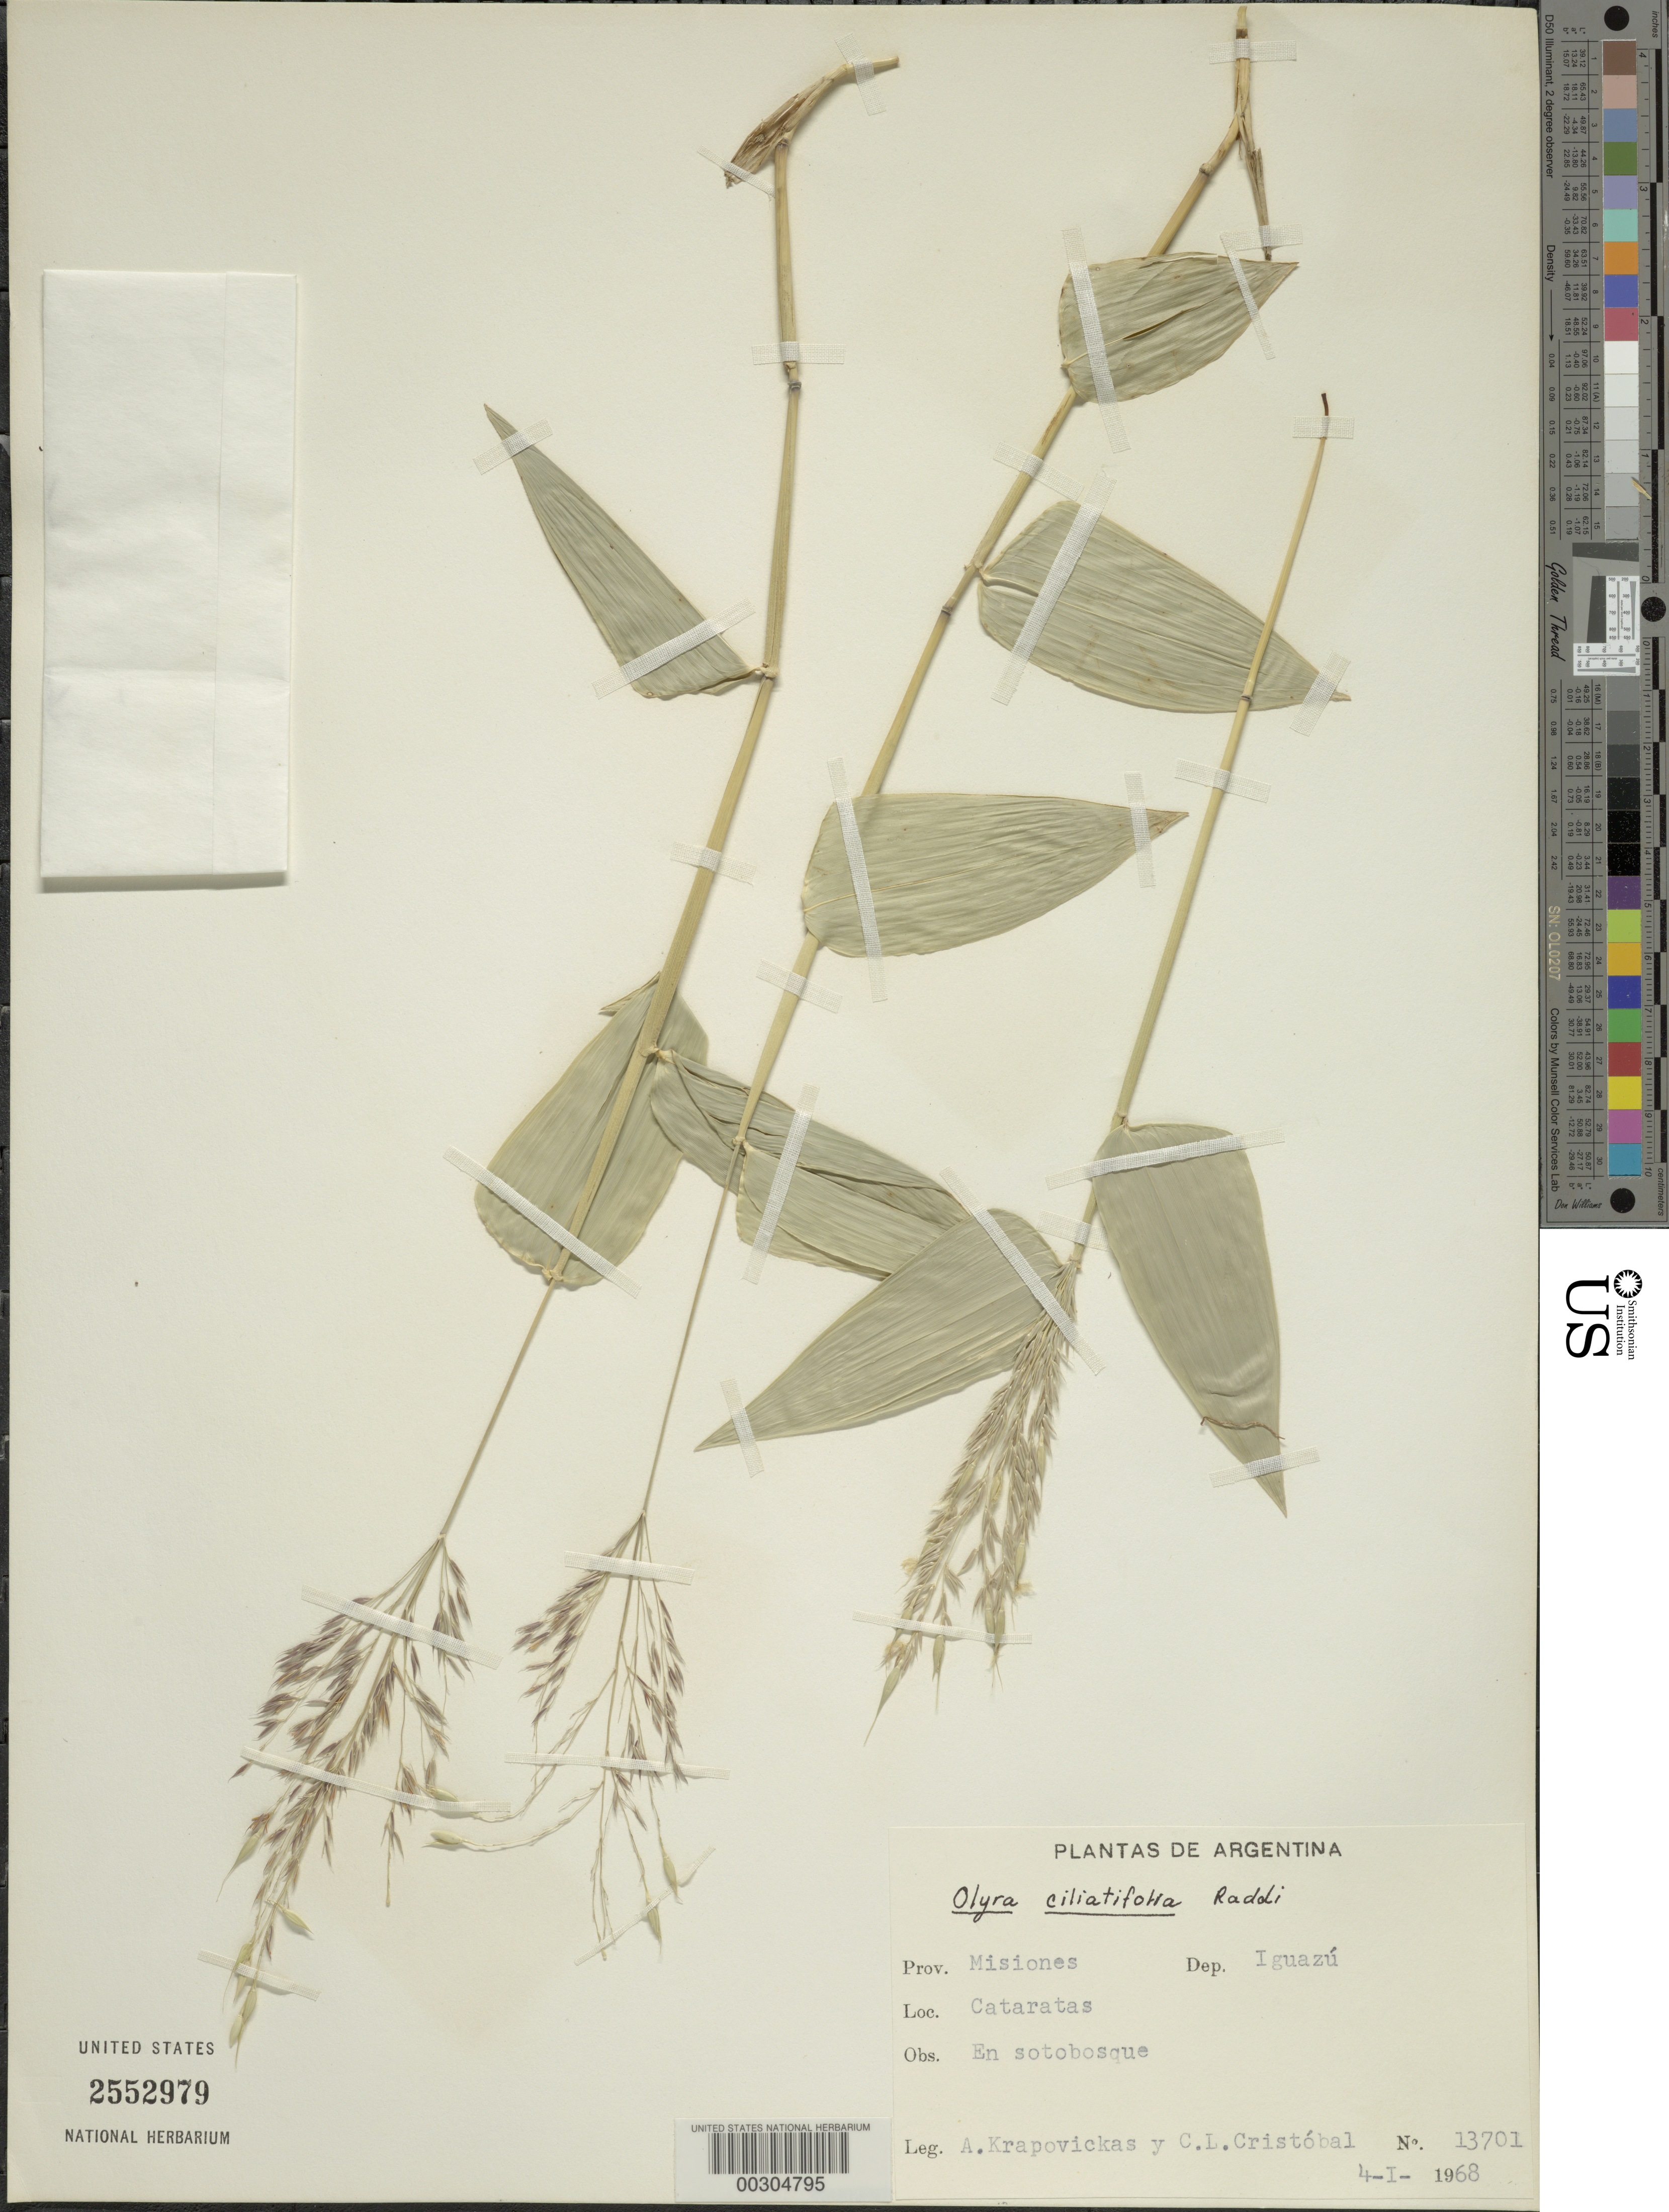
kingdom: Plantae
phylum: Tracheophyta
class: Liliopsida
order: Poales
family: Poaceae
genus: Olyra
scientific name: Olyra ciliatifolia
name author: Raddi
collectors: A. Krapovickas & C. L. Cristóbal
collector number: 13701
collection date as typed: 04 Jan 1968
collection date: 1968-01-04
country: Argentina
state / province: Misiones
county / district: Iguazú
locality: Cataratas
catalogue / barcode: US 2552979